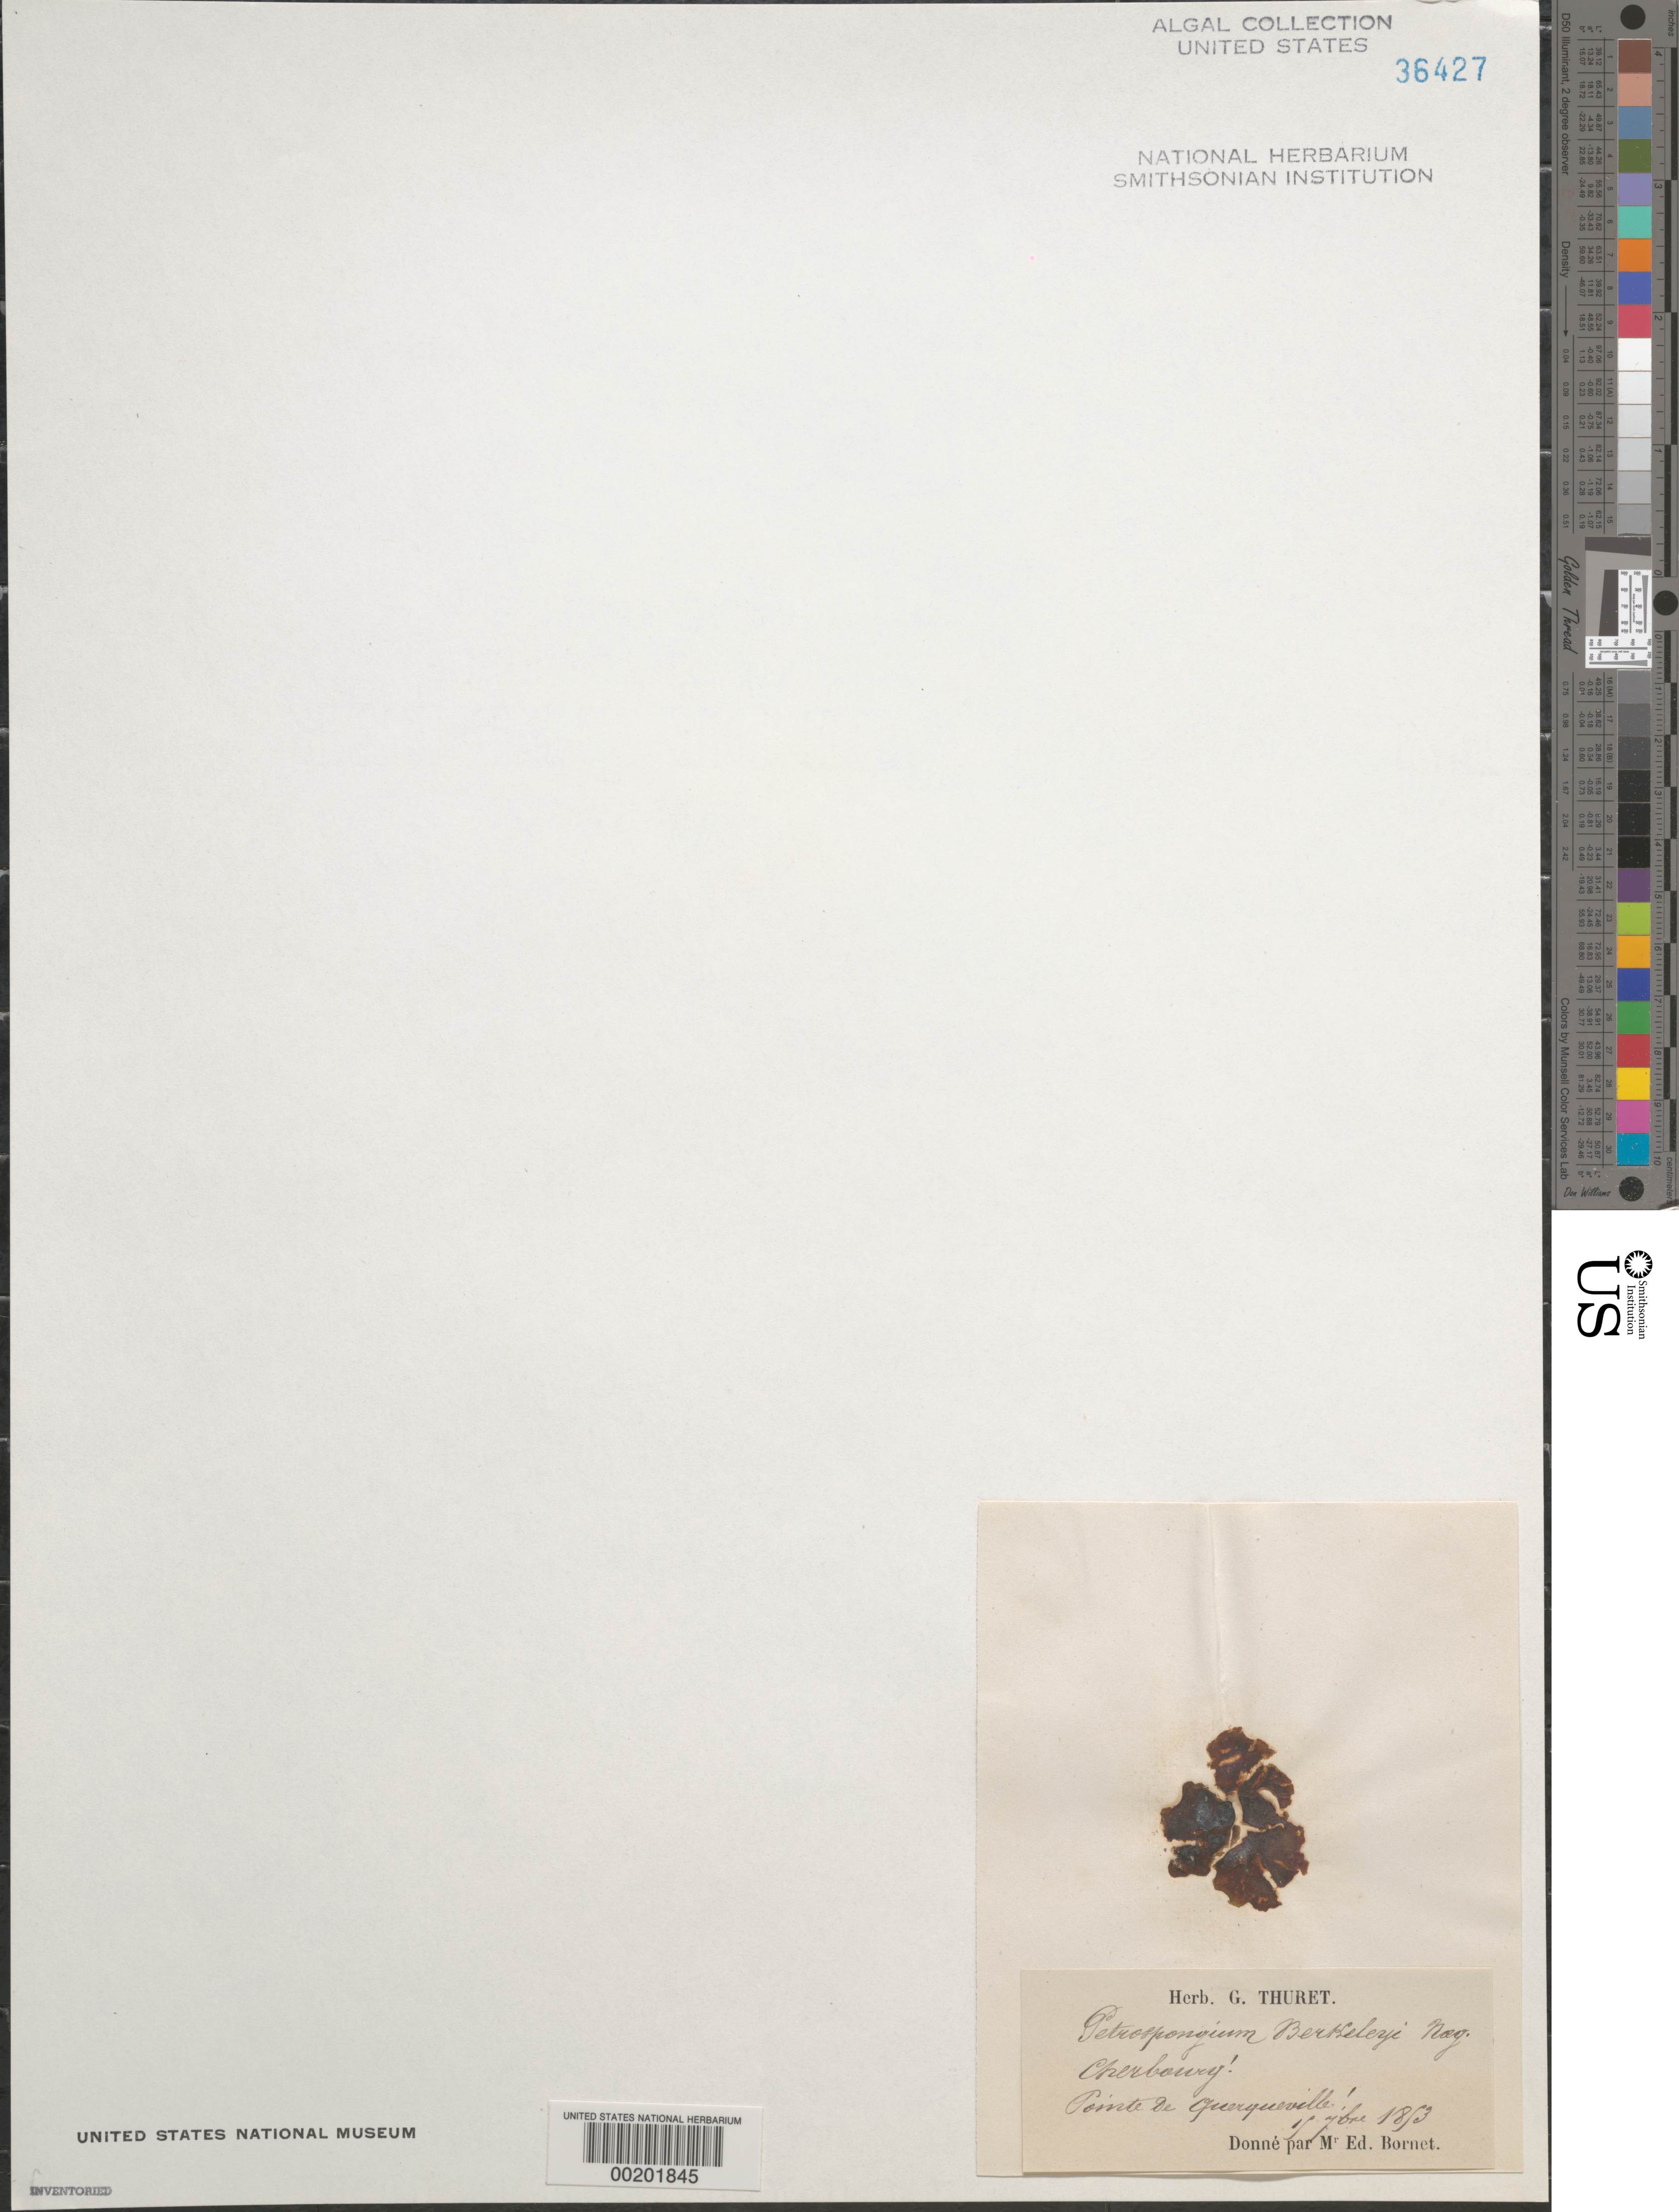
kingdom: Chromista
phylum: Ochrophyta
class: Phaeophyceae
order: Ectocarpales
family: Petrospongiaceae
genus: Petrospongium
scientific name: Petrospongium rugosum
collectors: Thuret, G. (herbarium)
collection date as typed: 15 Sep 1853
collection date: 1853-09-15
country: France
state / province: Normandie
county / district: Manche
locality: Cherbourg, pointe de querqueville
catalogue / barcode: US 36427